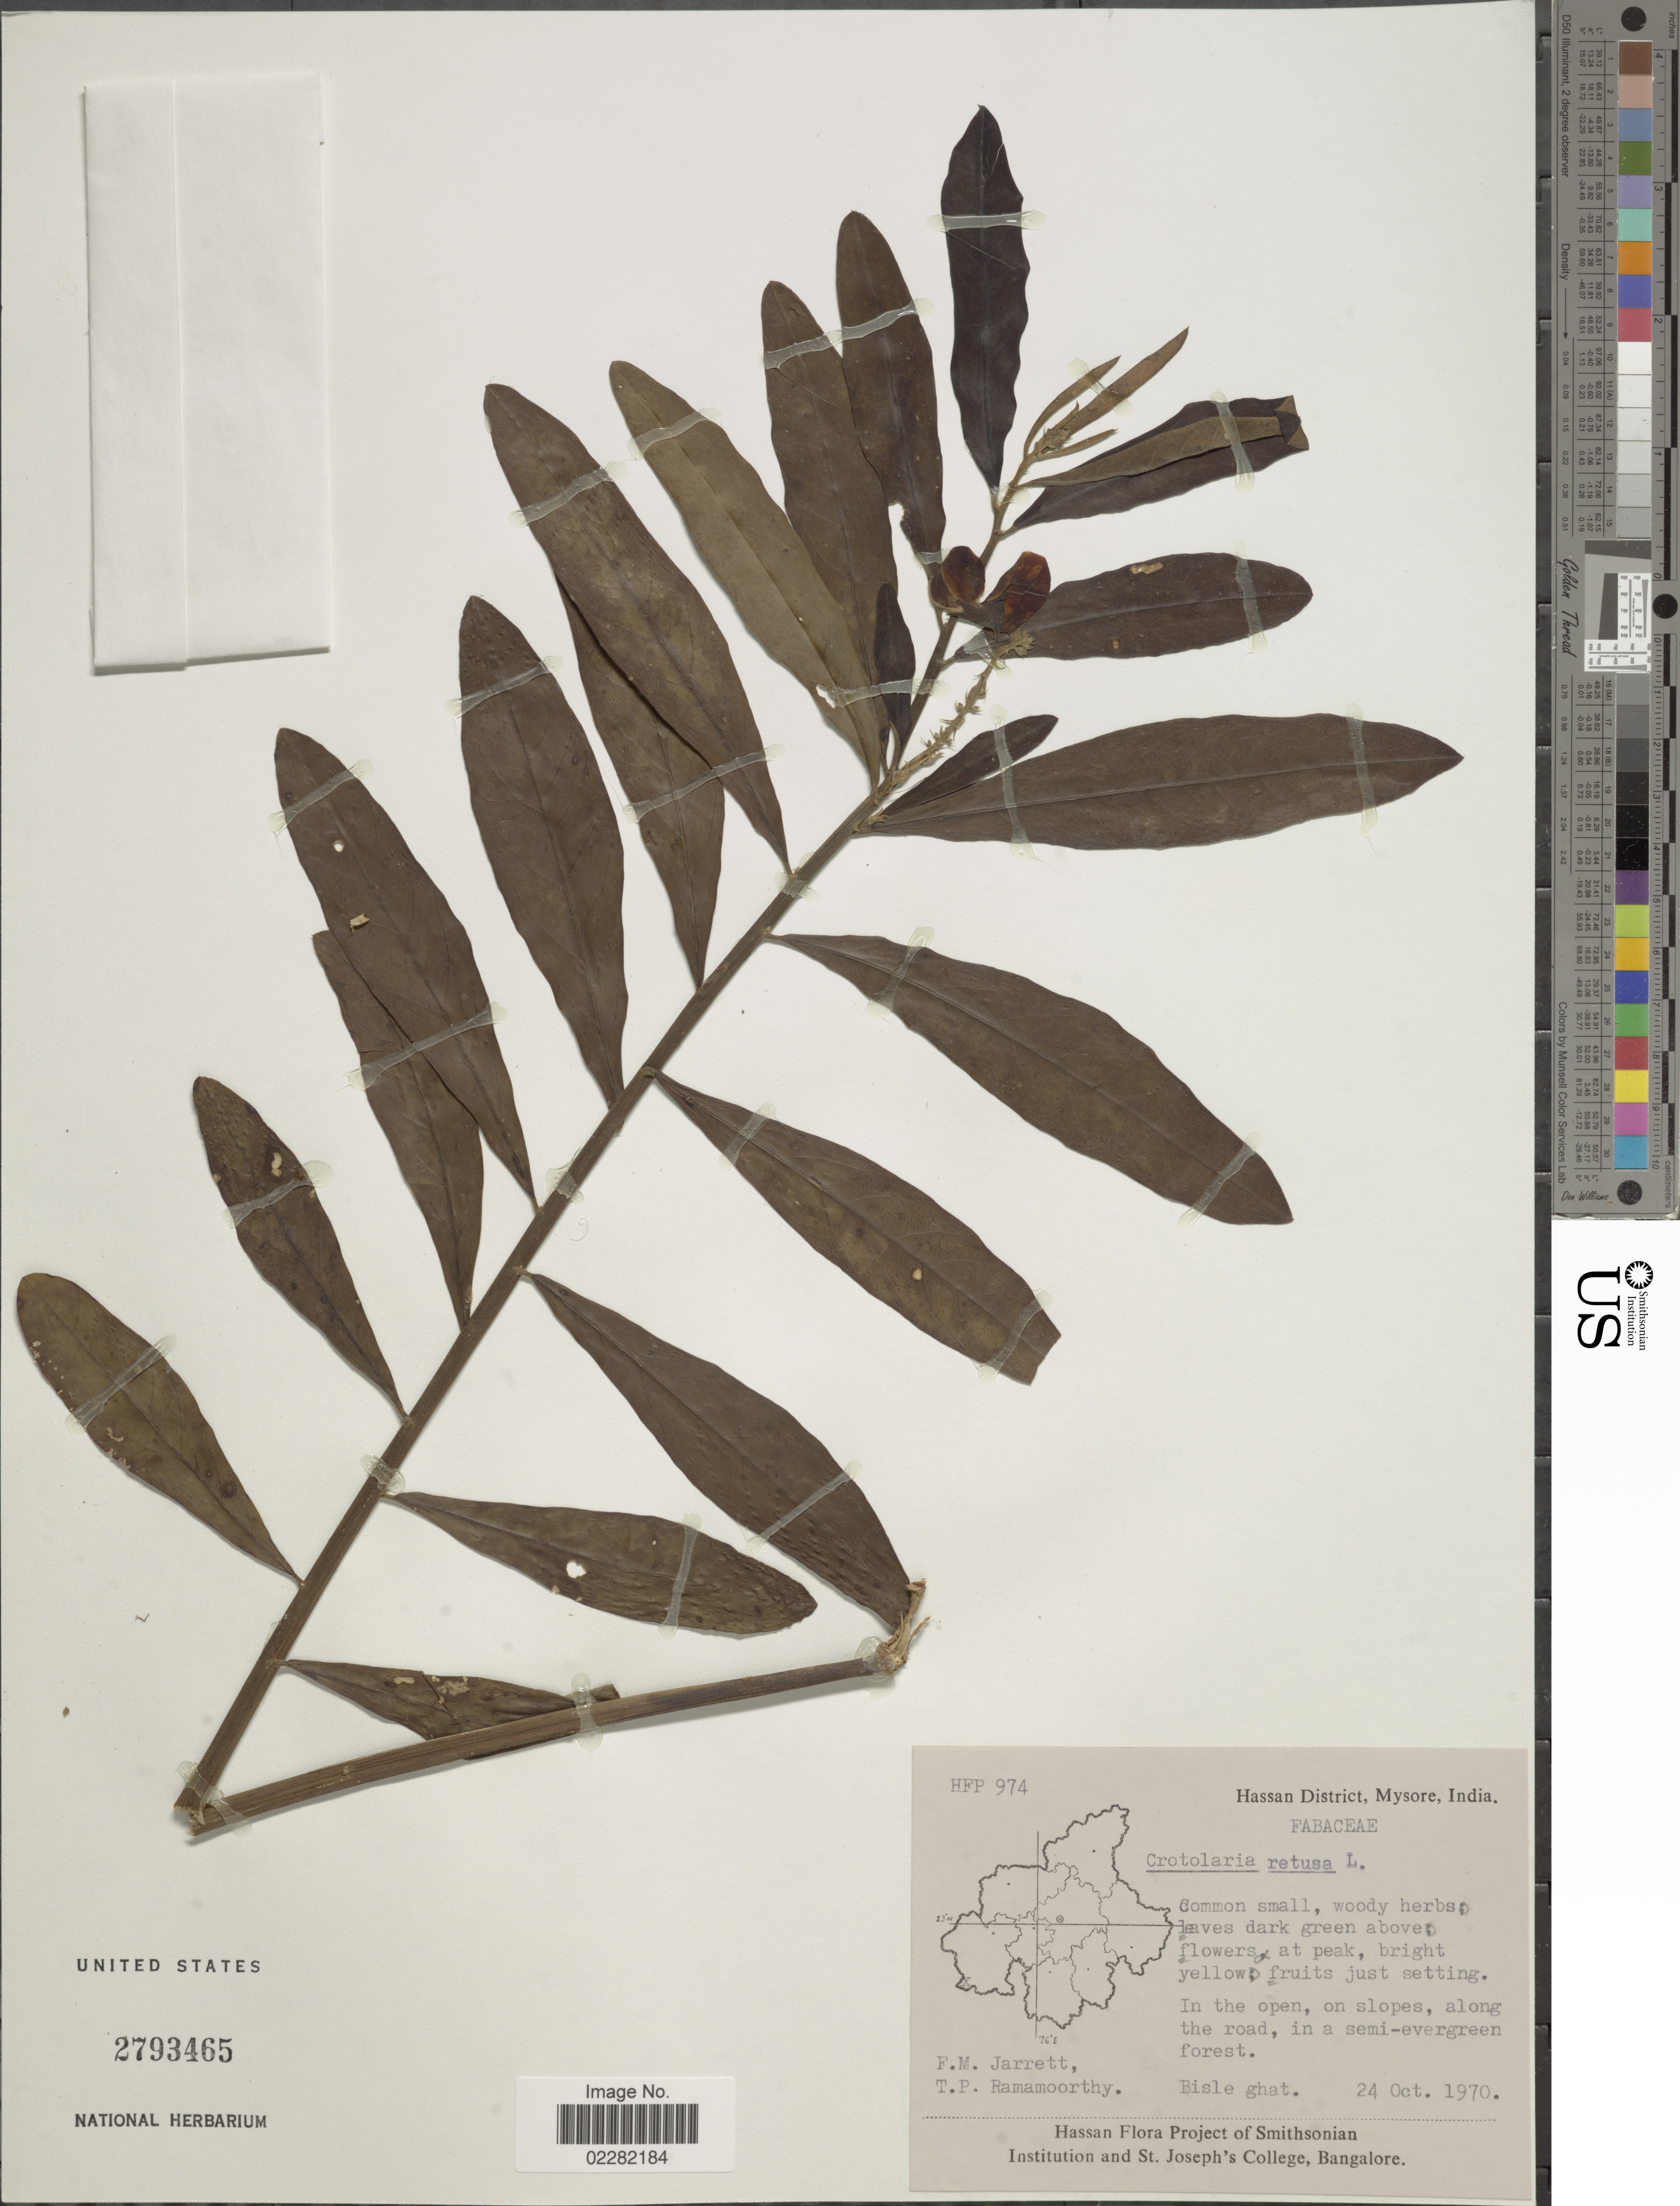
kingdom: Plantae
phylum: Tracheophyta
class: Magnoliopsida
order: Fabales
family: Fabaceae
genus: Crotalaria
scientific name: Crotalaria retusa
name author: L.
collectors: F. M. Jarrett & T. P. Ramamoorthy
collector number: HFP 974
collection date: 1970-10-24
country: India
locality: Hassan District, Mysore, Bisle ghat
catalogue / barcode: US 2793465